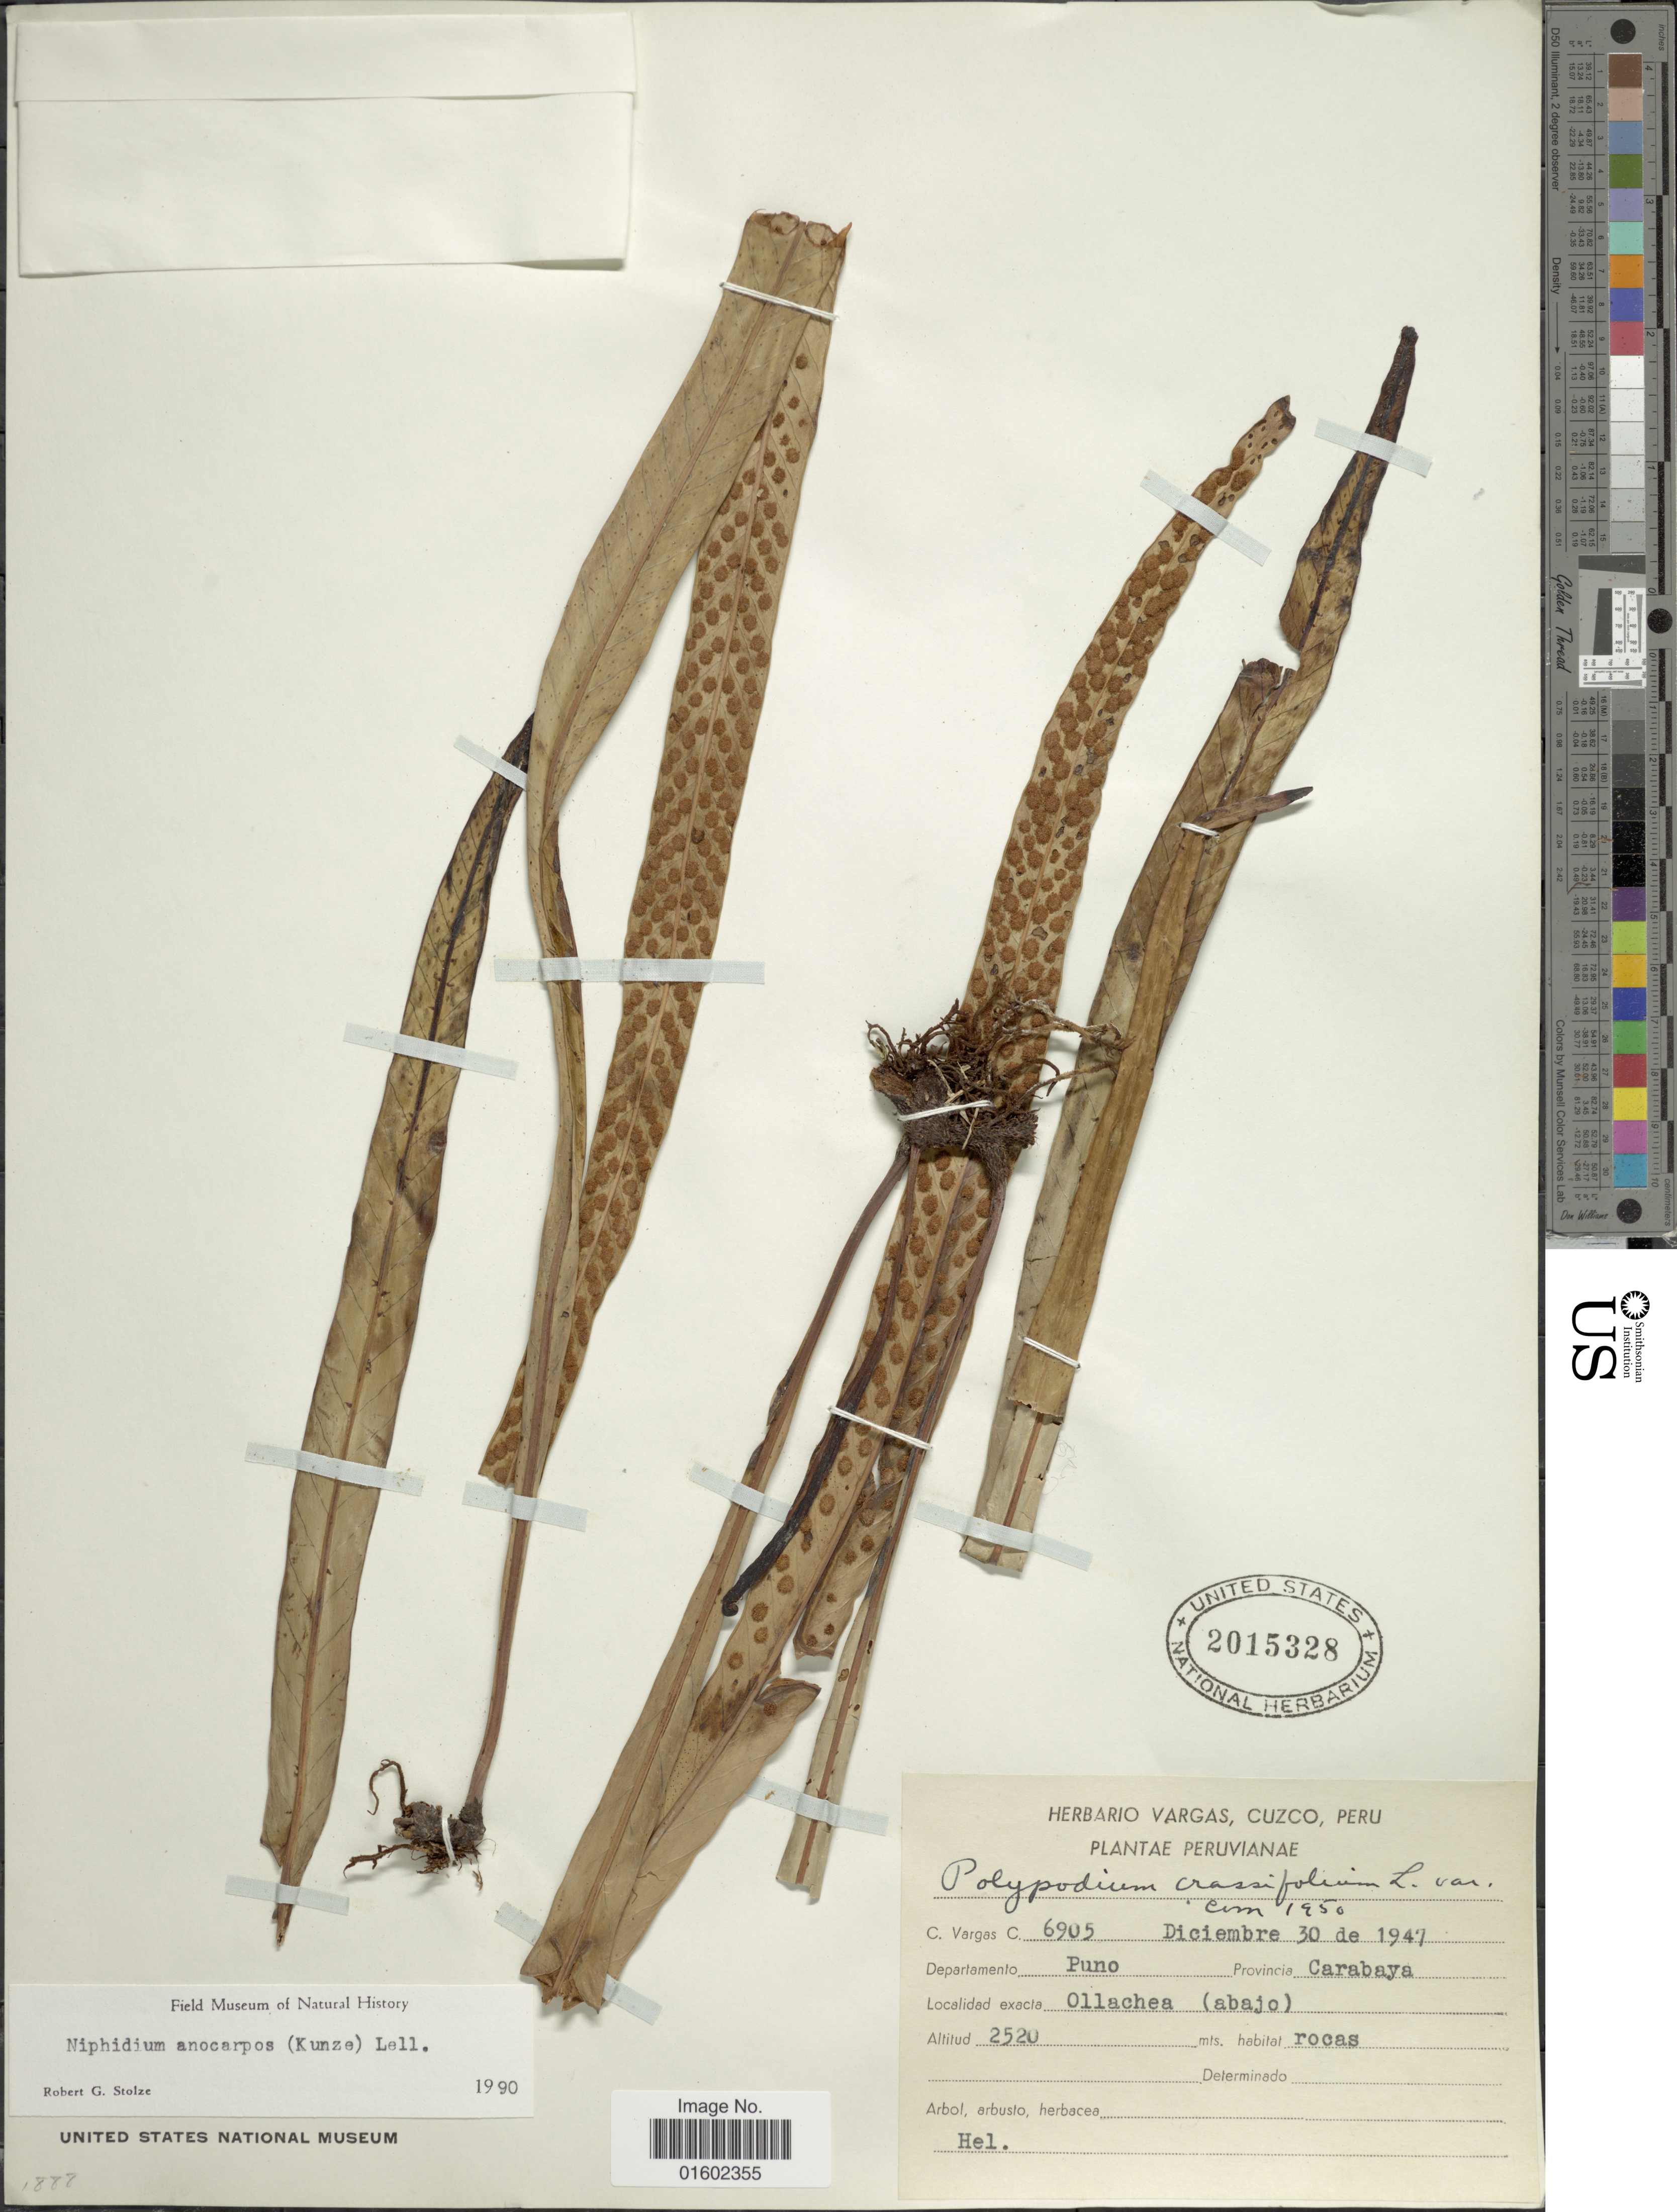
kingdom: Plantae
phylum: Tracheophyta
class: Polypodiopsida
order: Polypodiales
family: Polypodiaceae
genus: Niphidium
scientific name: Niphidium anocarpos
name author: (Kunze) Lellinger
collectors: C. Vargas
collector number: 6905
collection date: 1947-12-30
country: Peru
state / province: Puno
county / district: Carabaya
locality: Departamento Puno, Provincia Carabaya, Ollachea (abajo)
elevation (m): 2520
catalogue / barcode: US 2015328